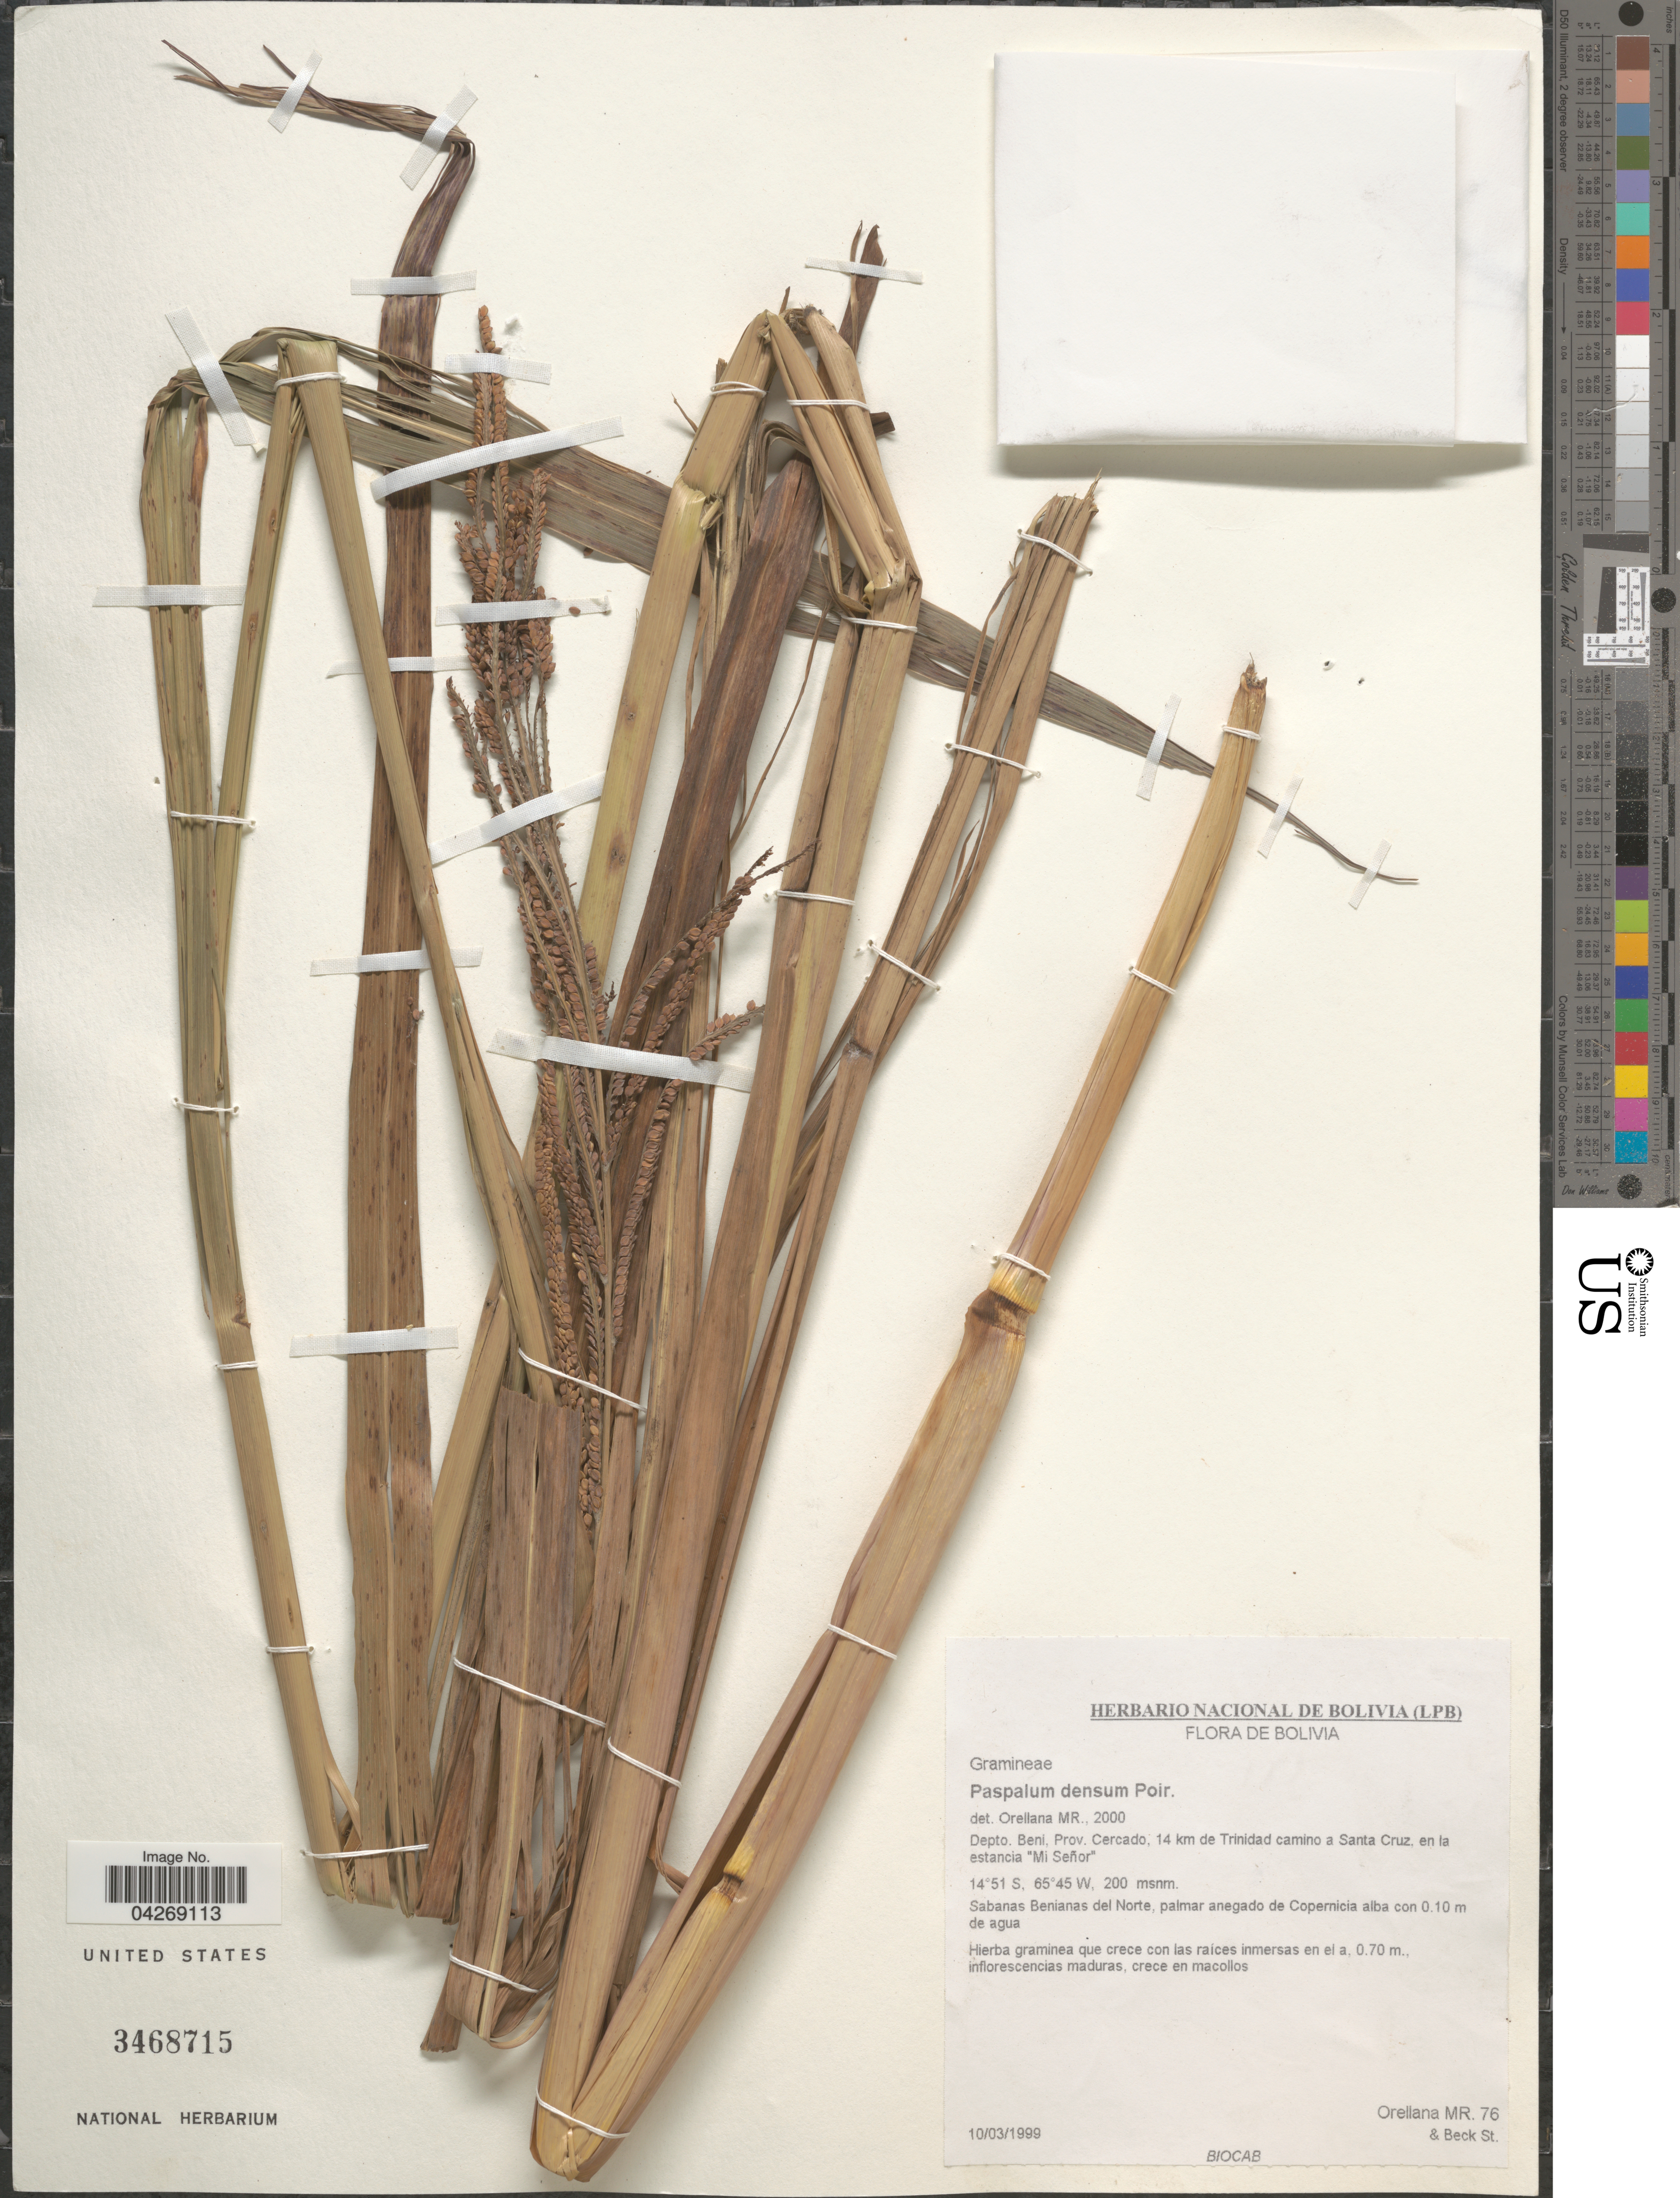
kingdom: Plantae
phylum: Tracheophyta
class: Liliopsida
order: Poales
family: Poaceae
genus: Paspalum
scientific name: Paspalum densum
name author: Poir.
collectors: M. Orellana & S. G. Beck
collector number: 76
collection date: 1999-03-10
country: Bolivia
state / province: Beni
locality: Depto. Beni, Prov. Cercado, 14 km de Trinidad camino a Santa Cruz, en la estancia "Mi Señor". Sabanas Benianas del Norte.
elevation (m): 200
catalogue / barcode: US 3468715